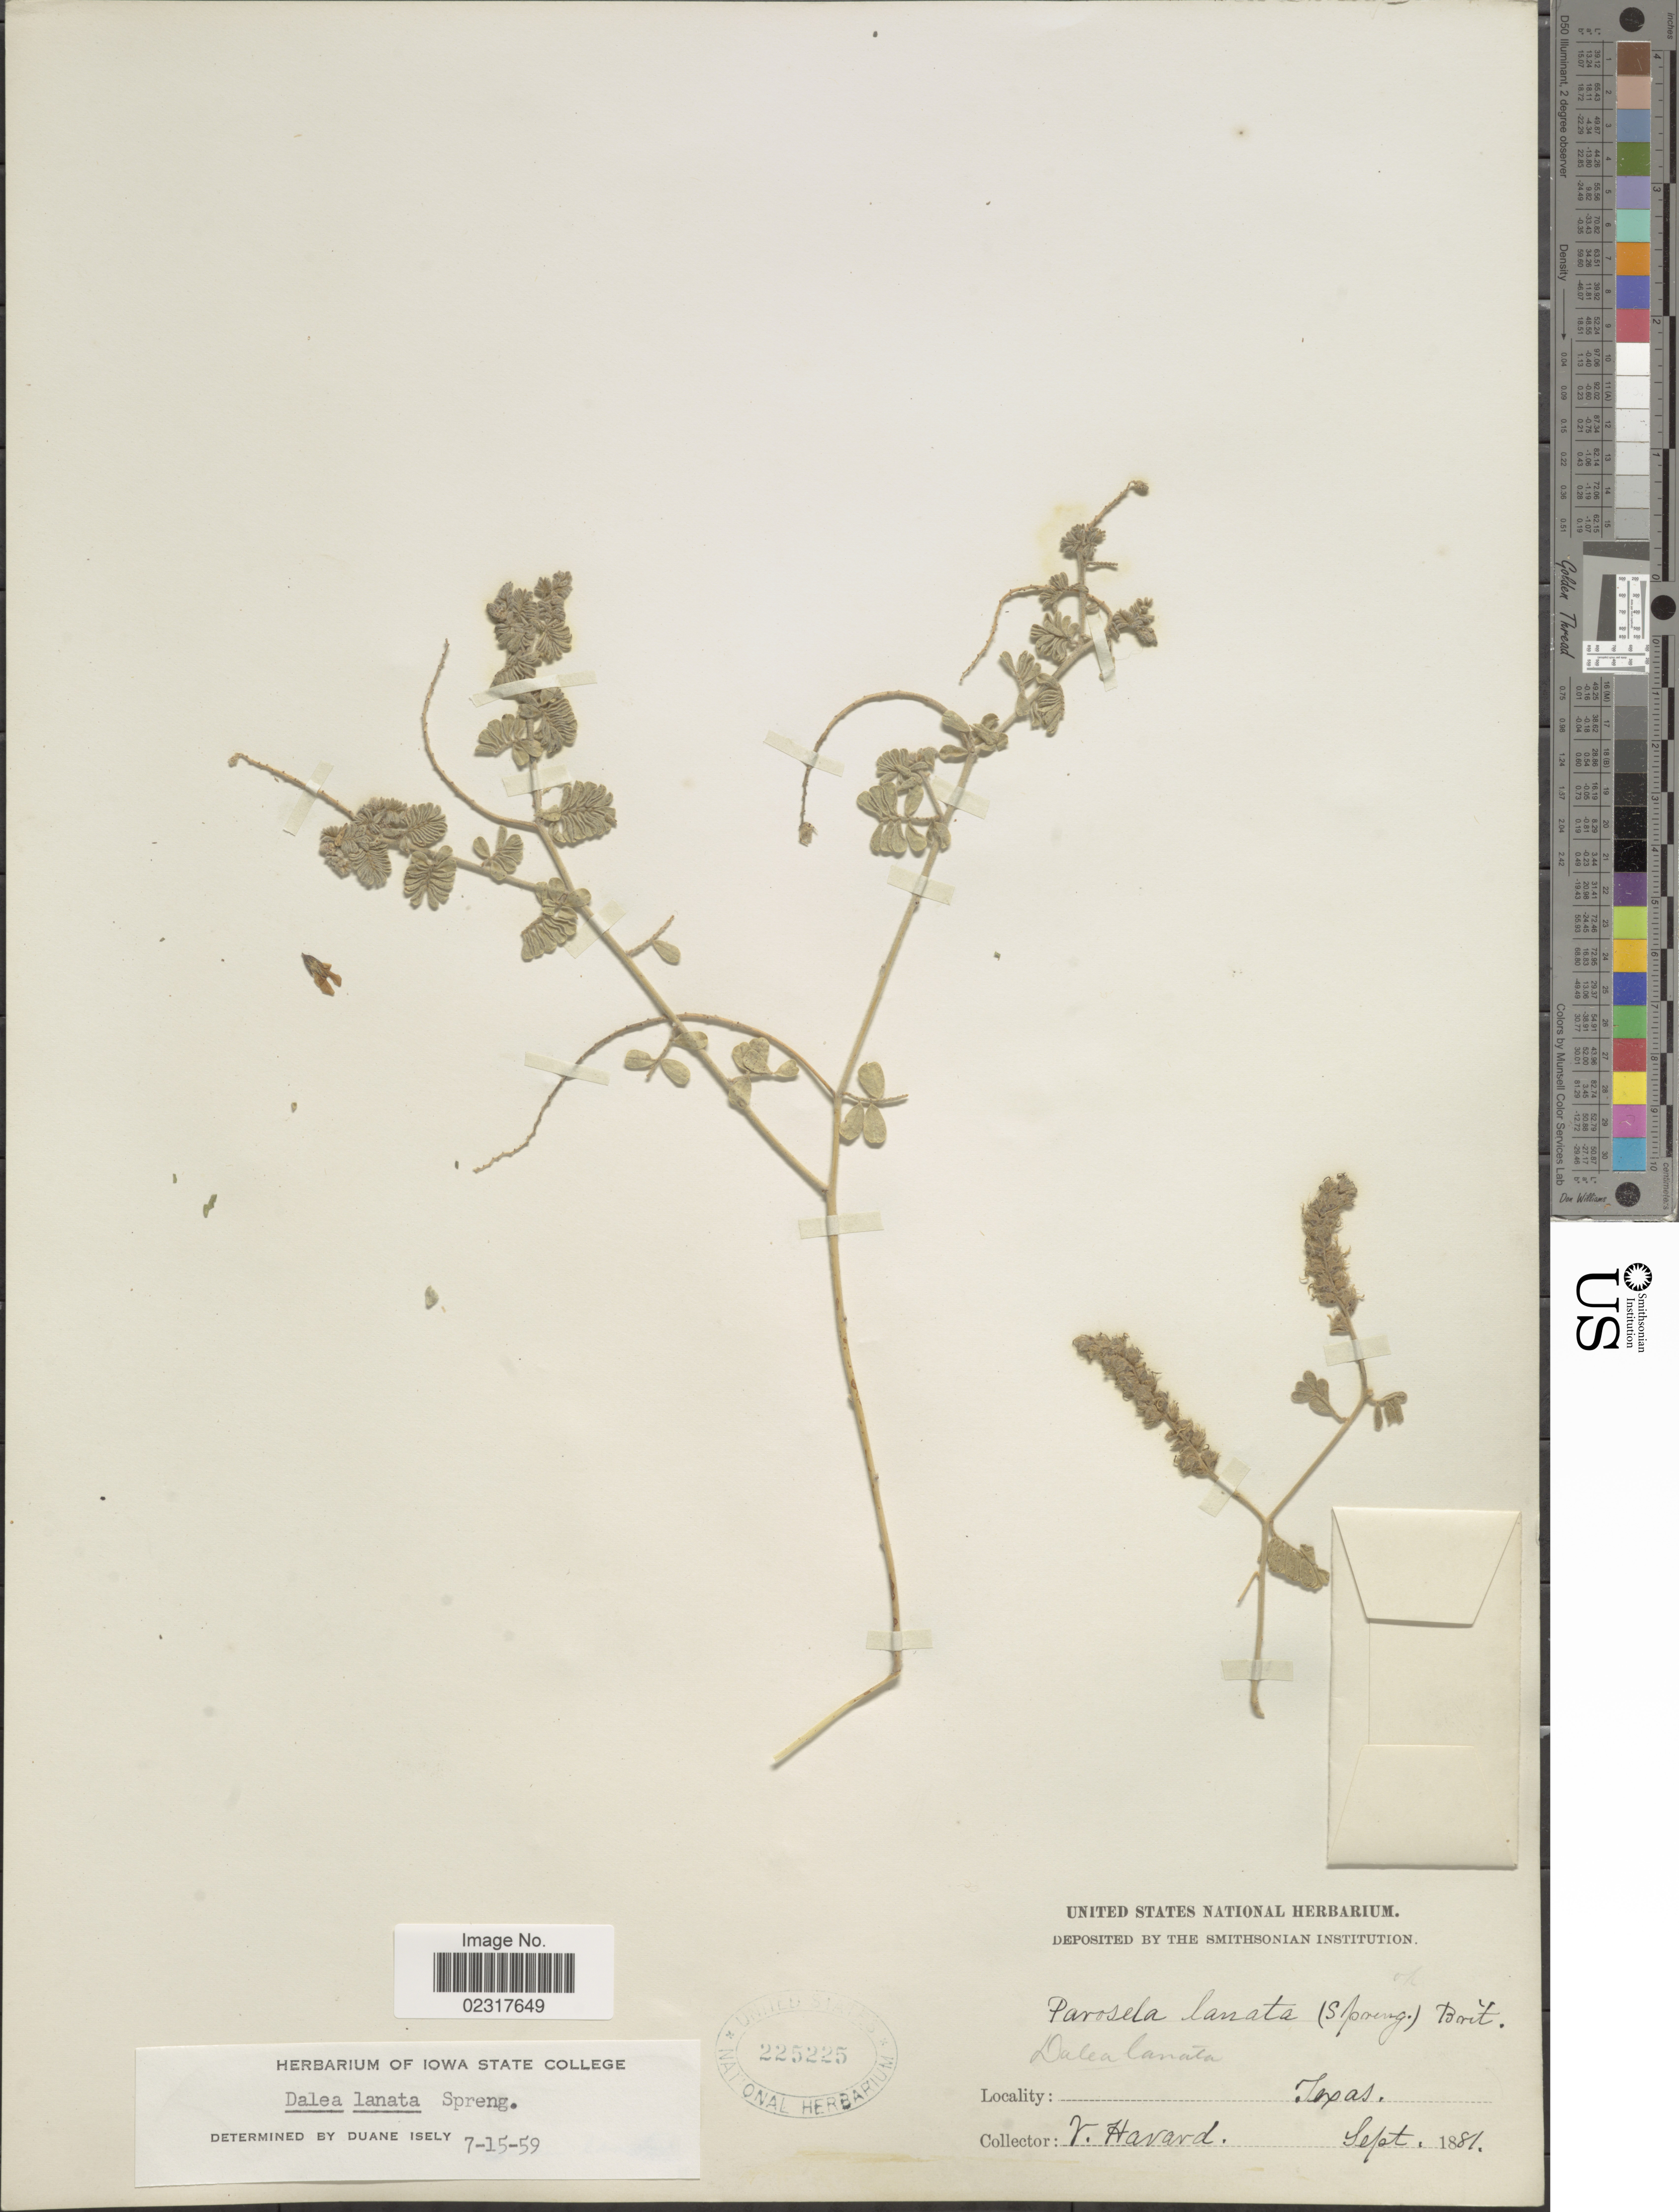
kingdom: Plantae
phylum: Tracheophyta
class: Magnoliopsida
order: Fabales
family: Fabaceae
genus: Dalea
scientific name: Dalea lanata var. lanata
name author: Spreng.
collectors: V. Havard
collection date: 1881-09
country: United States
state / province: Texas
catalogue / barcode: US 225225